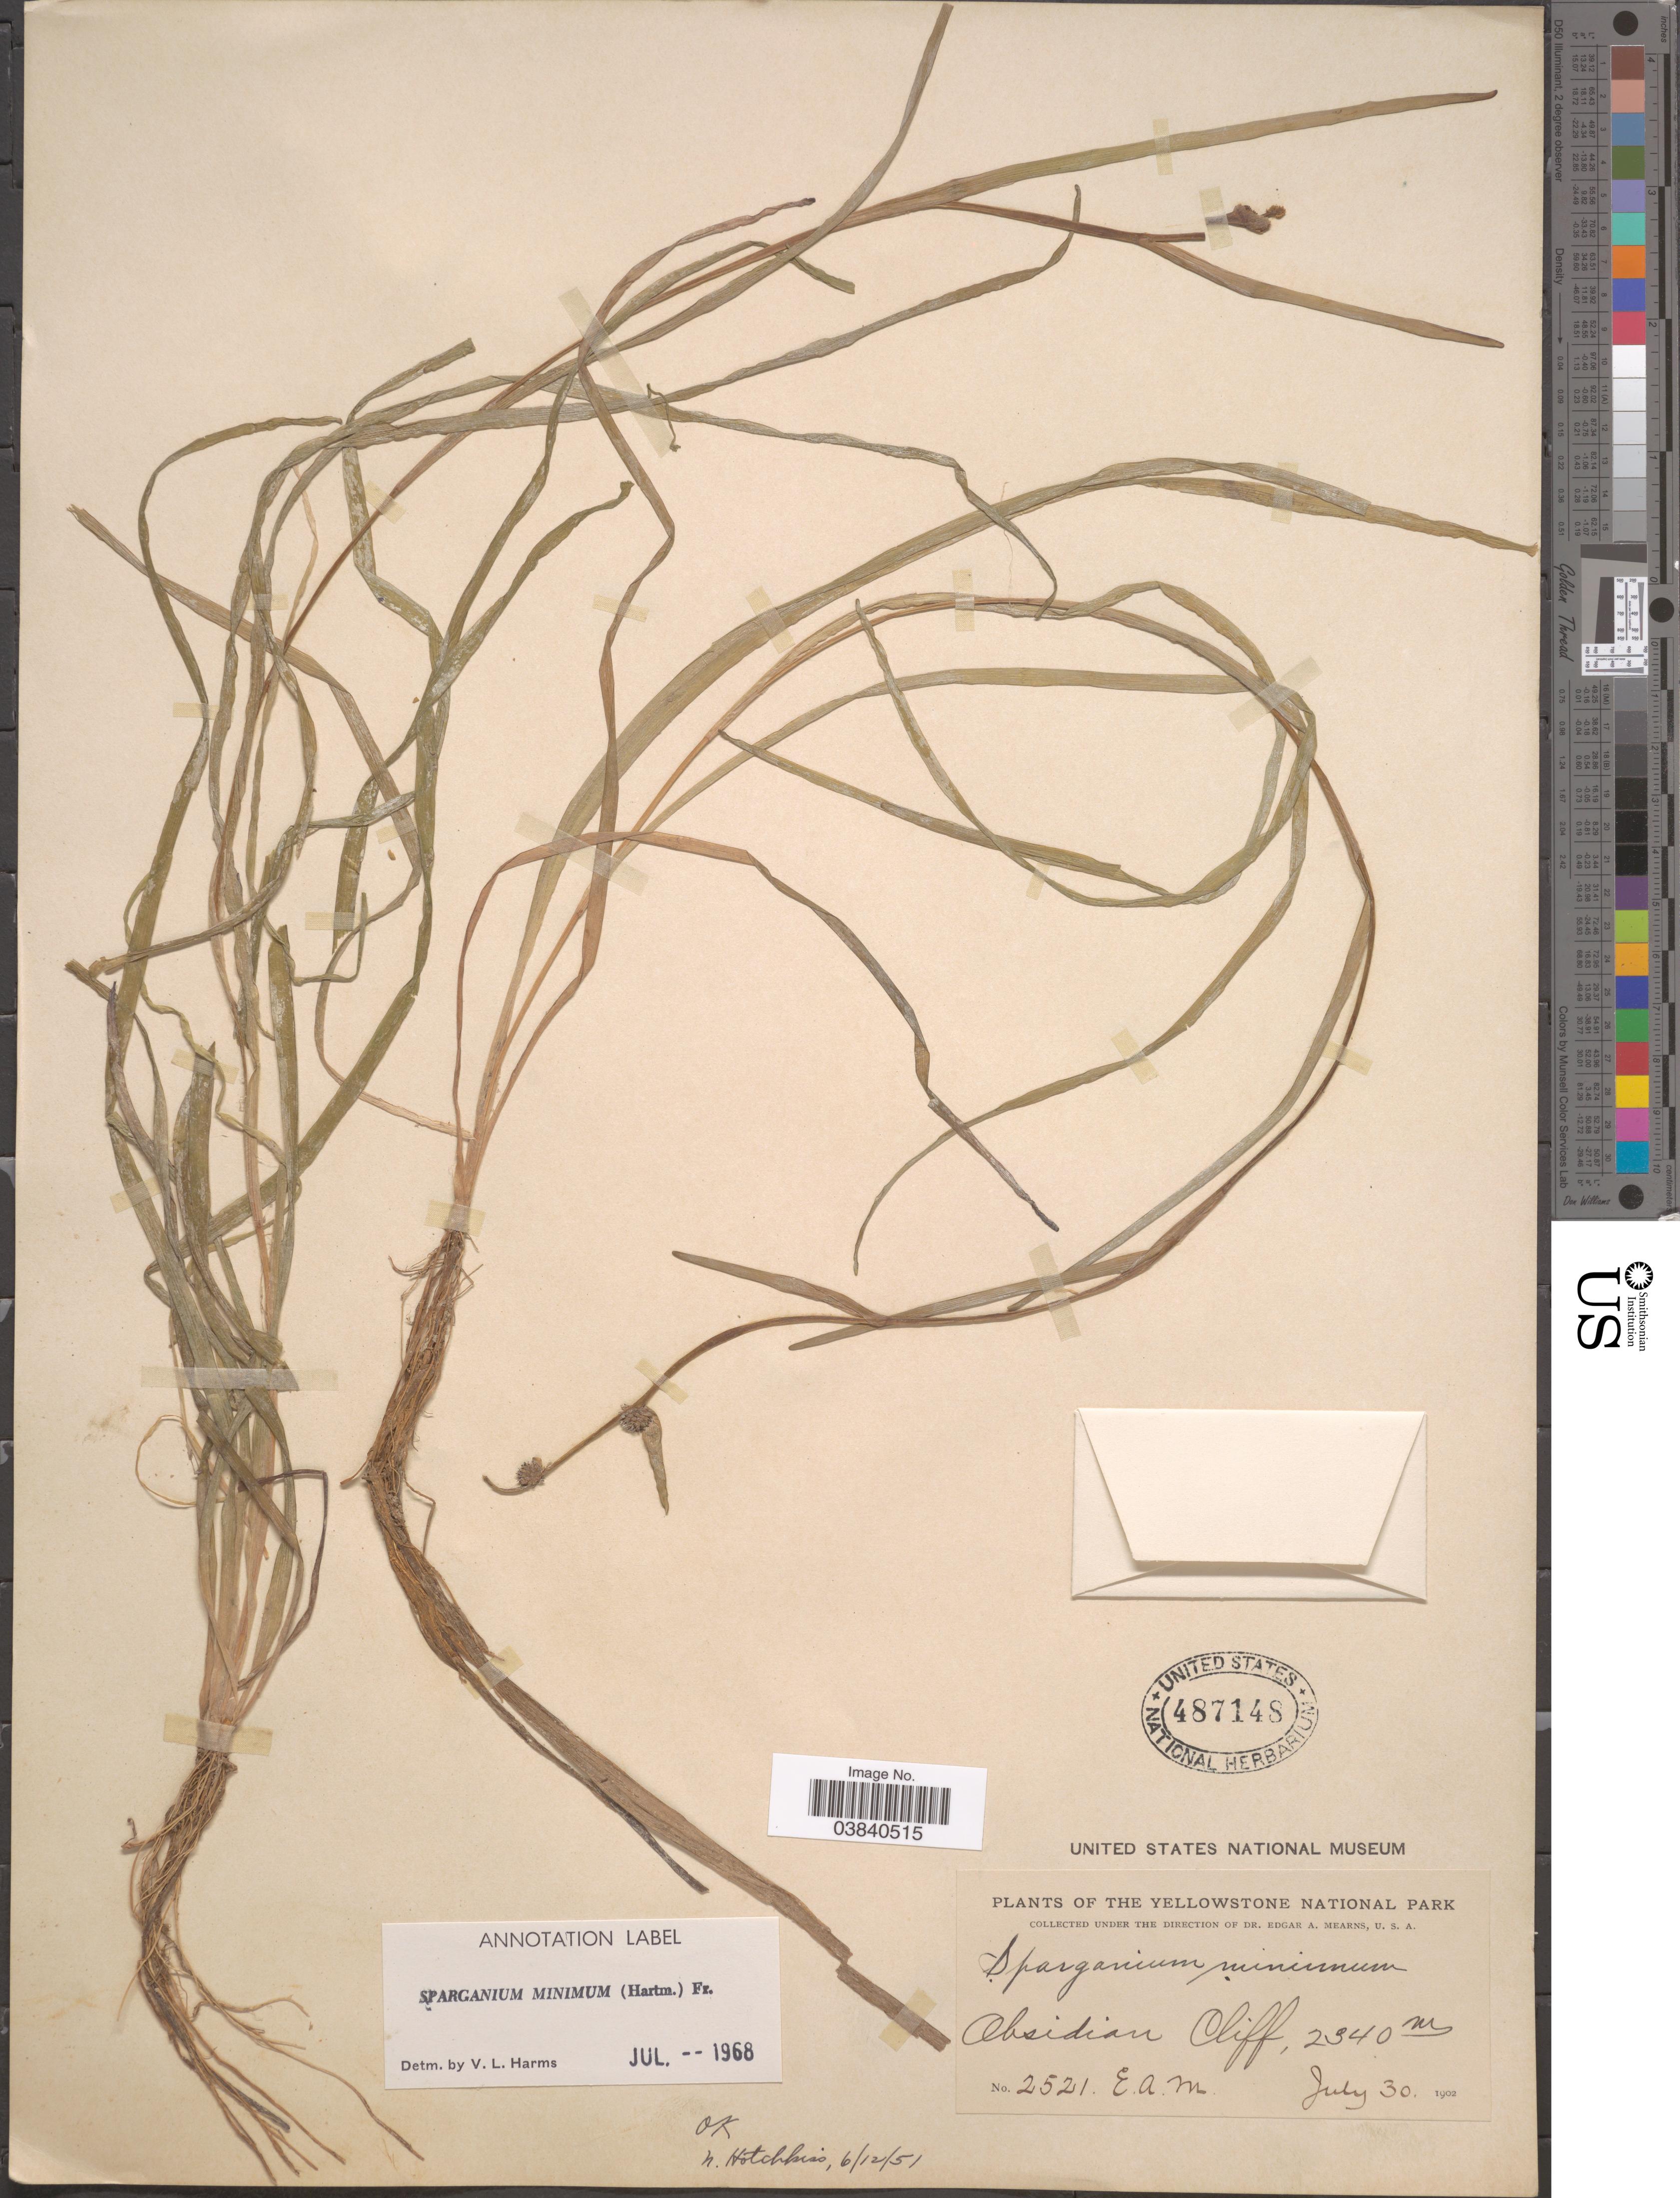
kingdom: Plantae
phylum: Tracheophyta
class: Liliopsida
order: Poales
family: Typhaceae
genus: Sparganium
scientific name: Sparganium minimum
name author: Wallr.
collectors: E. A. Mearns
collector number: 2521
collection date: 1902-07-30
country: United States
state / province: Wyoming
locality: Yellowstone National Park. Obsidian Cliff.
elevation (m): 2340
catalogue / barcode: US 487148